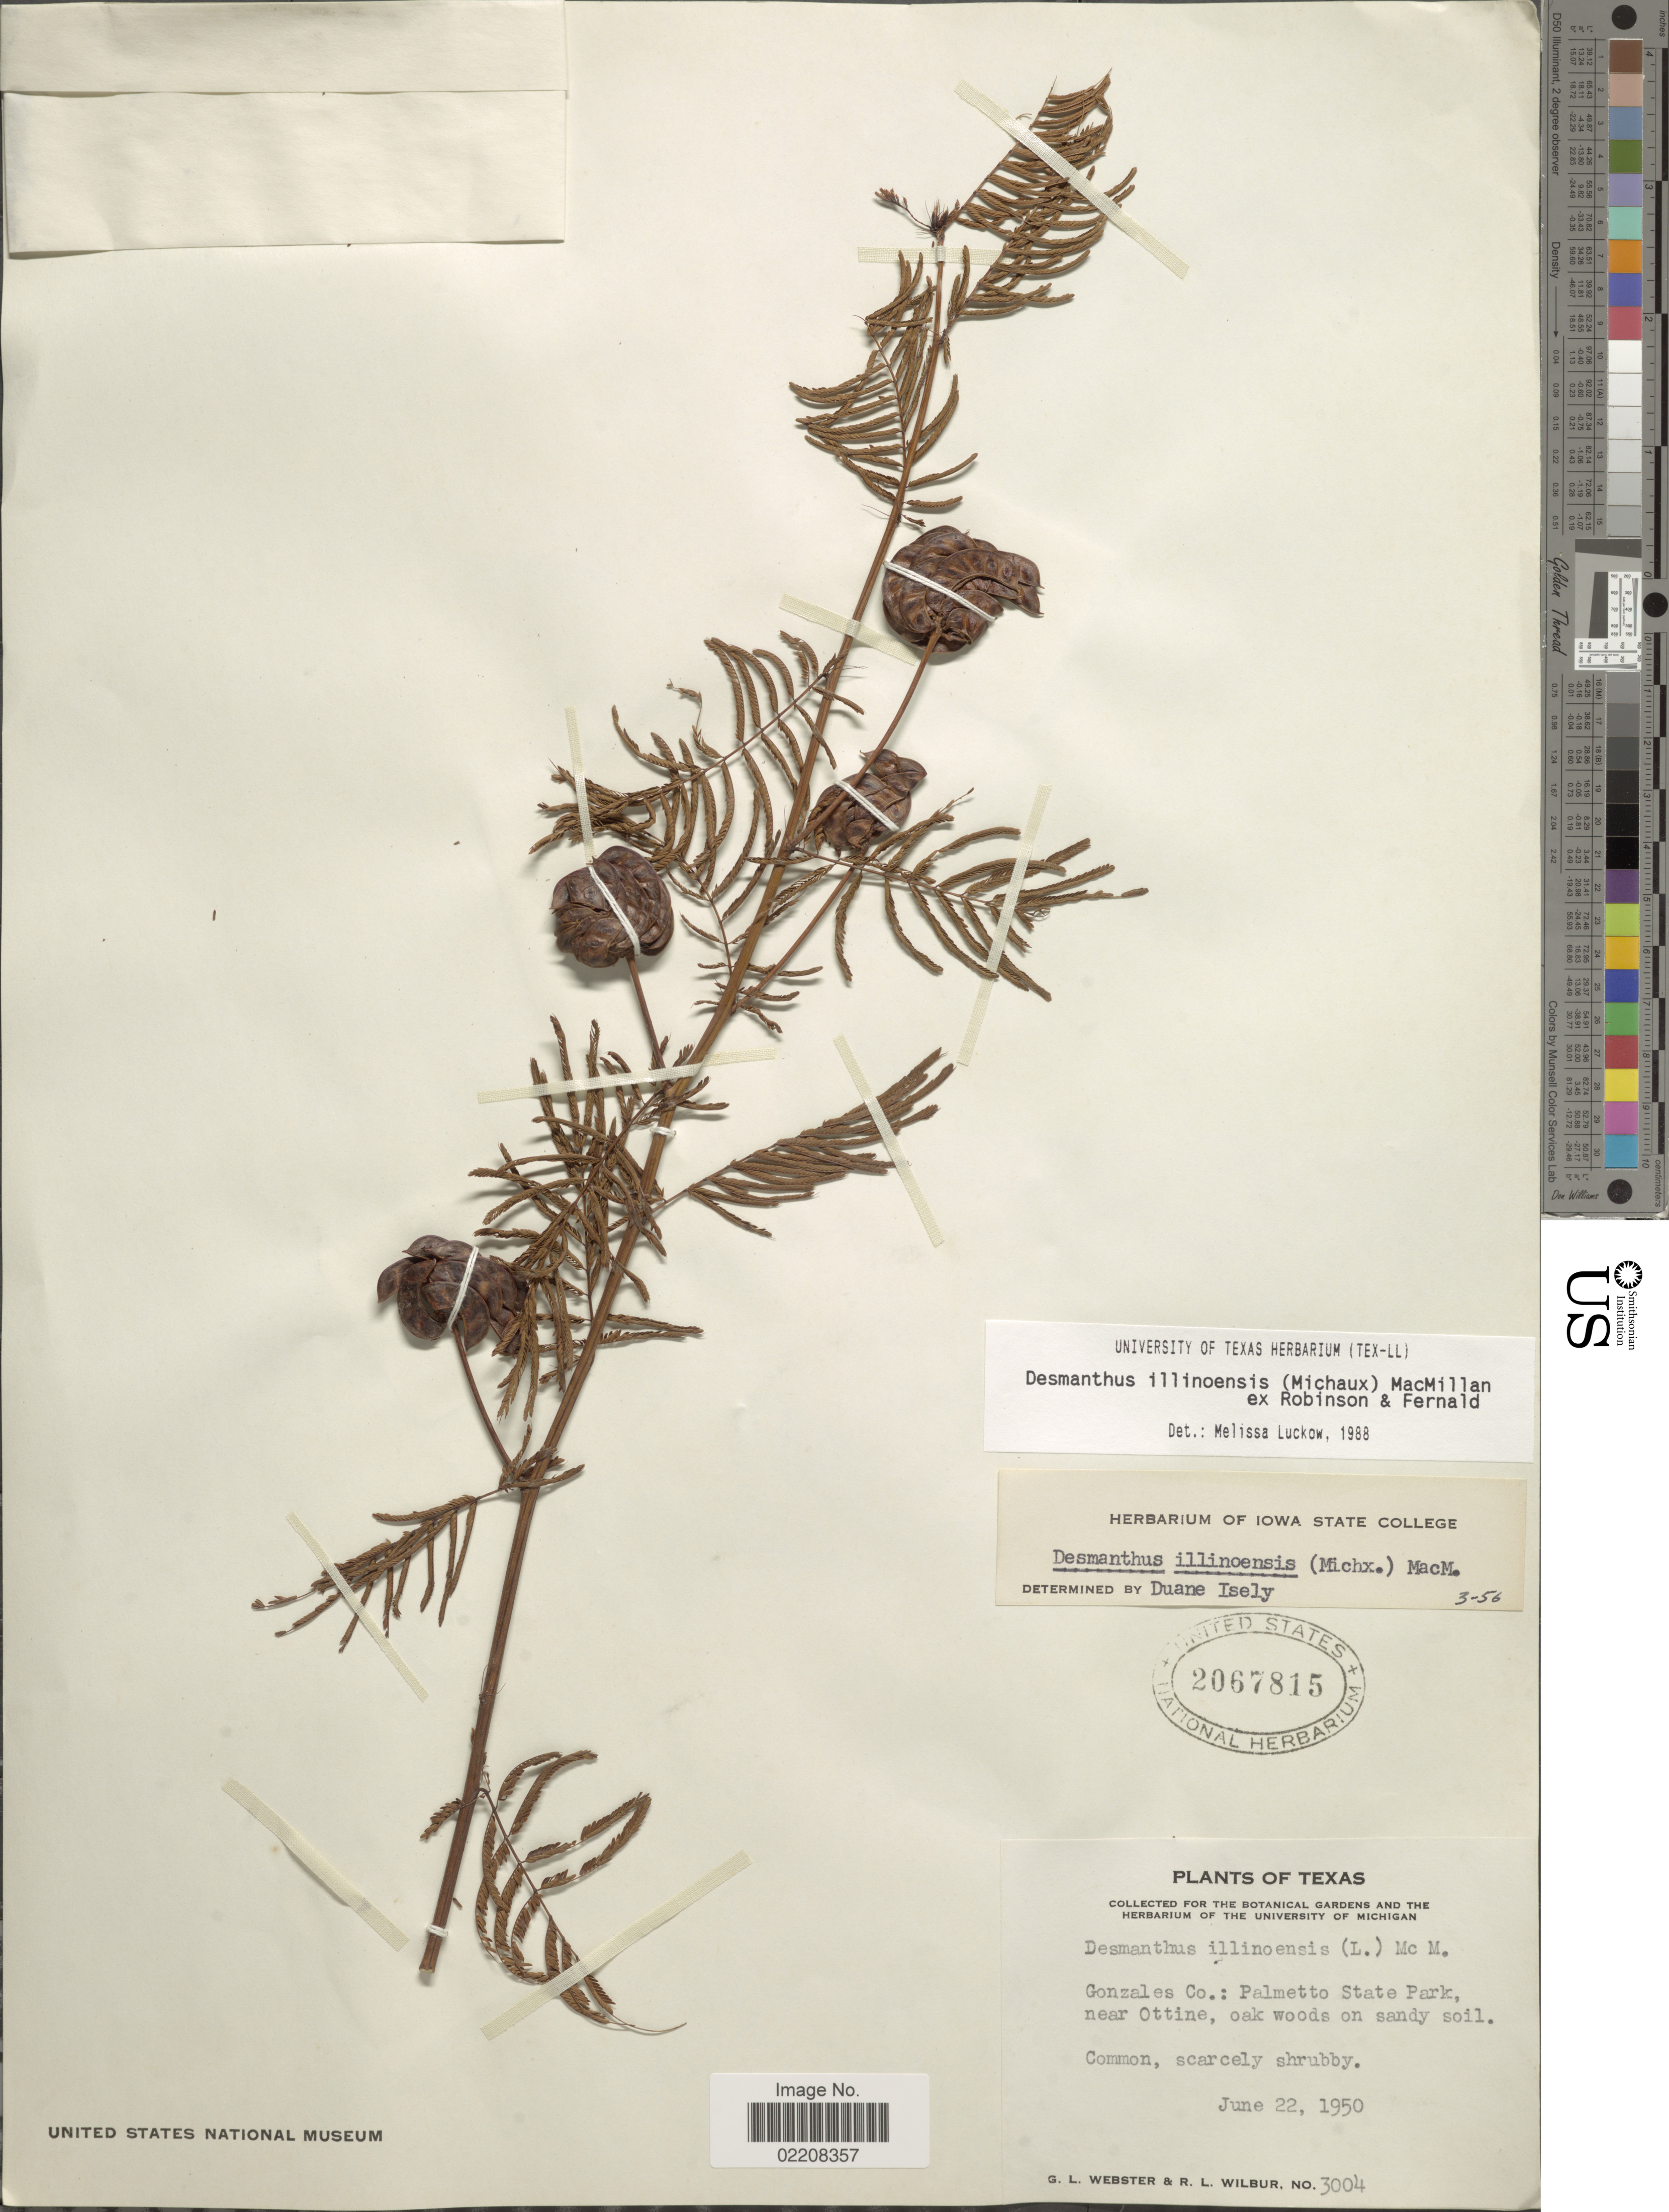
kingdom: Plantae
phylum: Tracheophyta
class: Magnoliopsida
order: Fabales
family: Fabaceae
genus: Desmanthus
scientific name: Desmanthus illinoensis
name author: (Michx.) MacMill.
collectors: G. L. Webster & R. L. Wilbur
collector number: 3004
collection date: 1950-06-22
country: United States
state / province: Texas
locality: Gonzales Co.: Palmetto State Park, near Ottine, oak woods on sandy soil.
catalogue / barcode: US 2067815